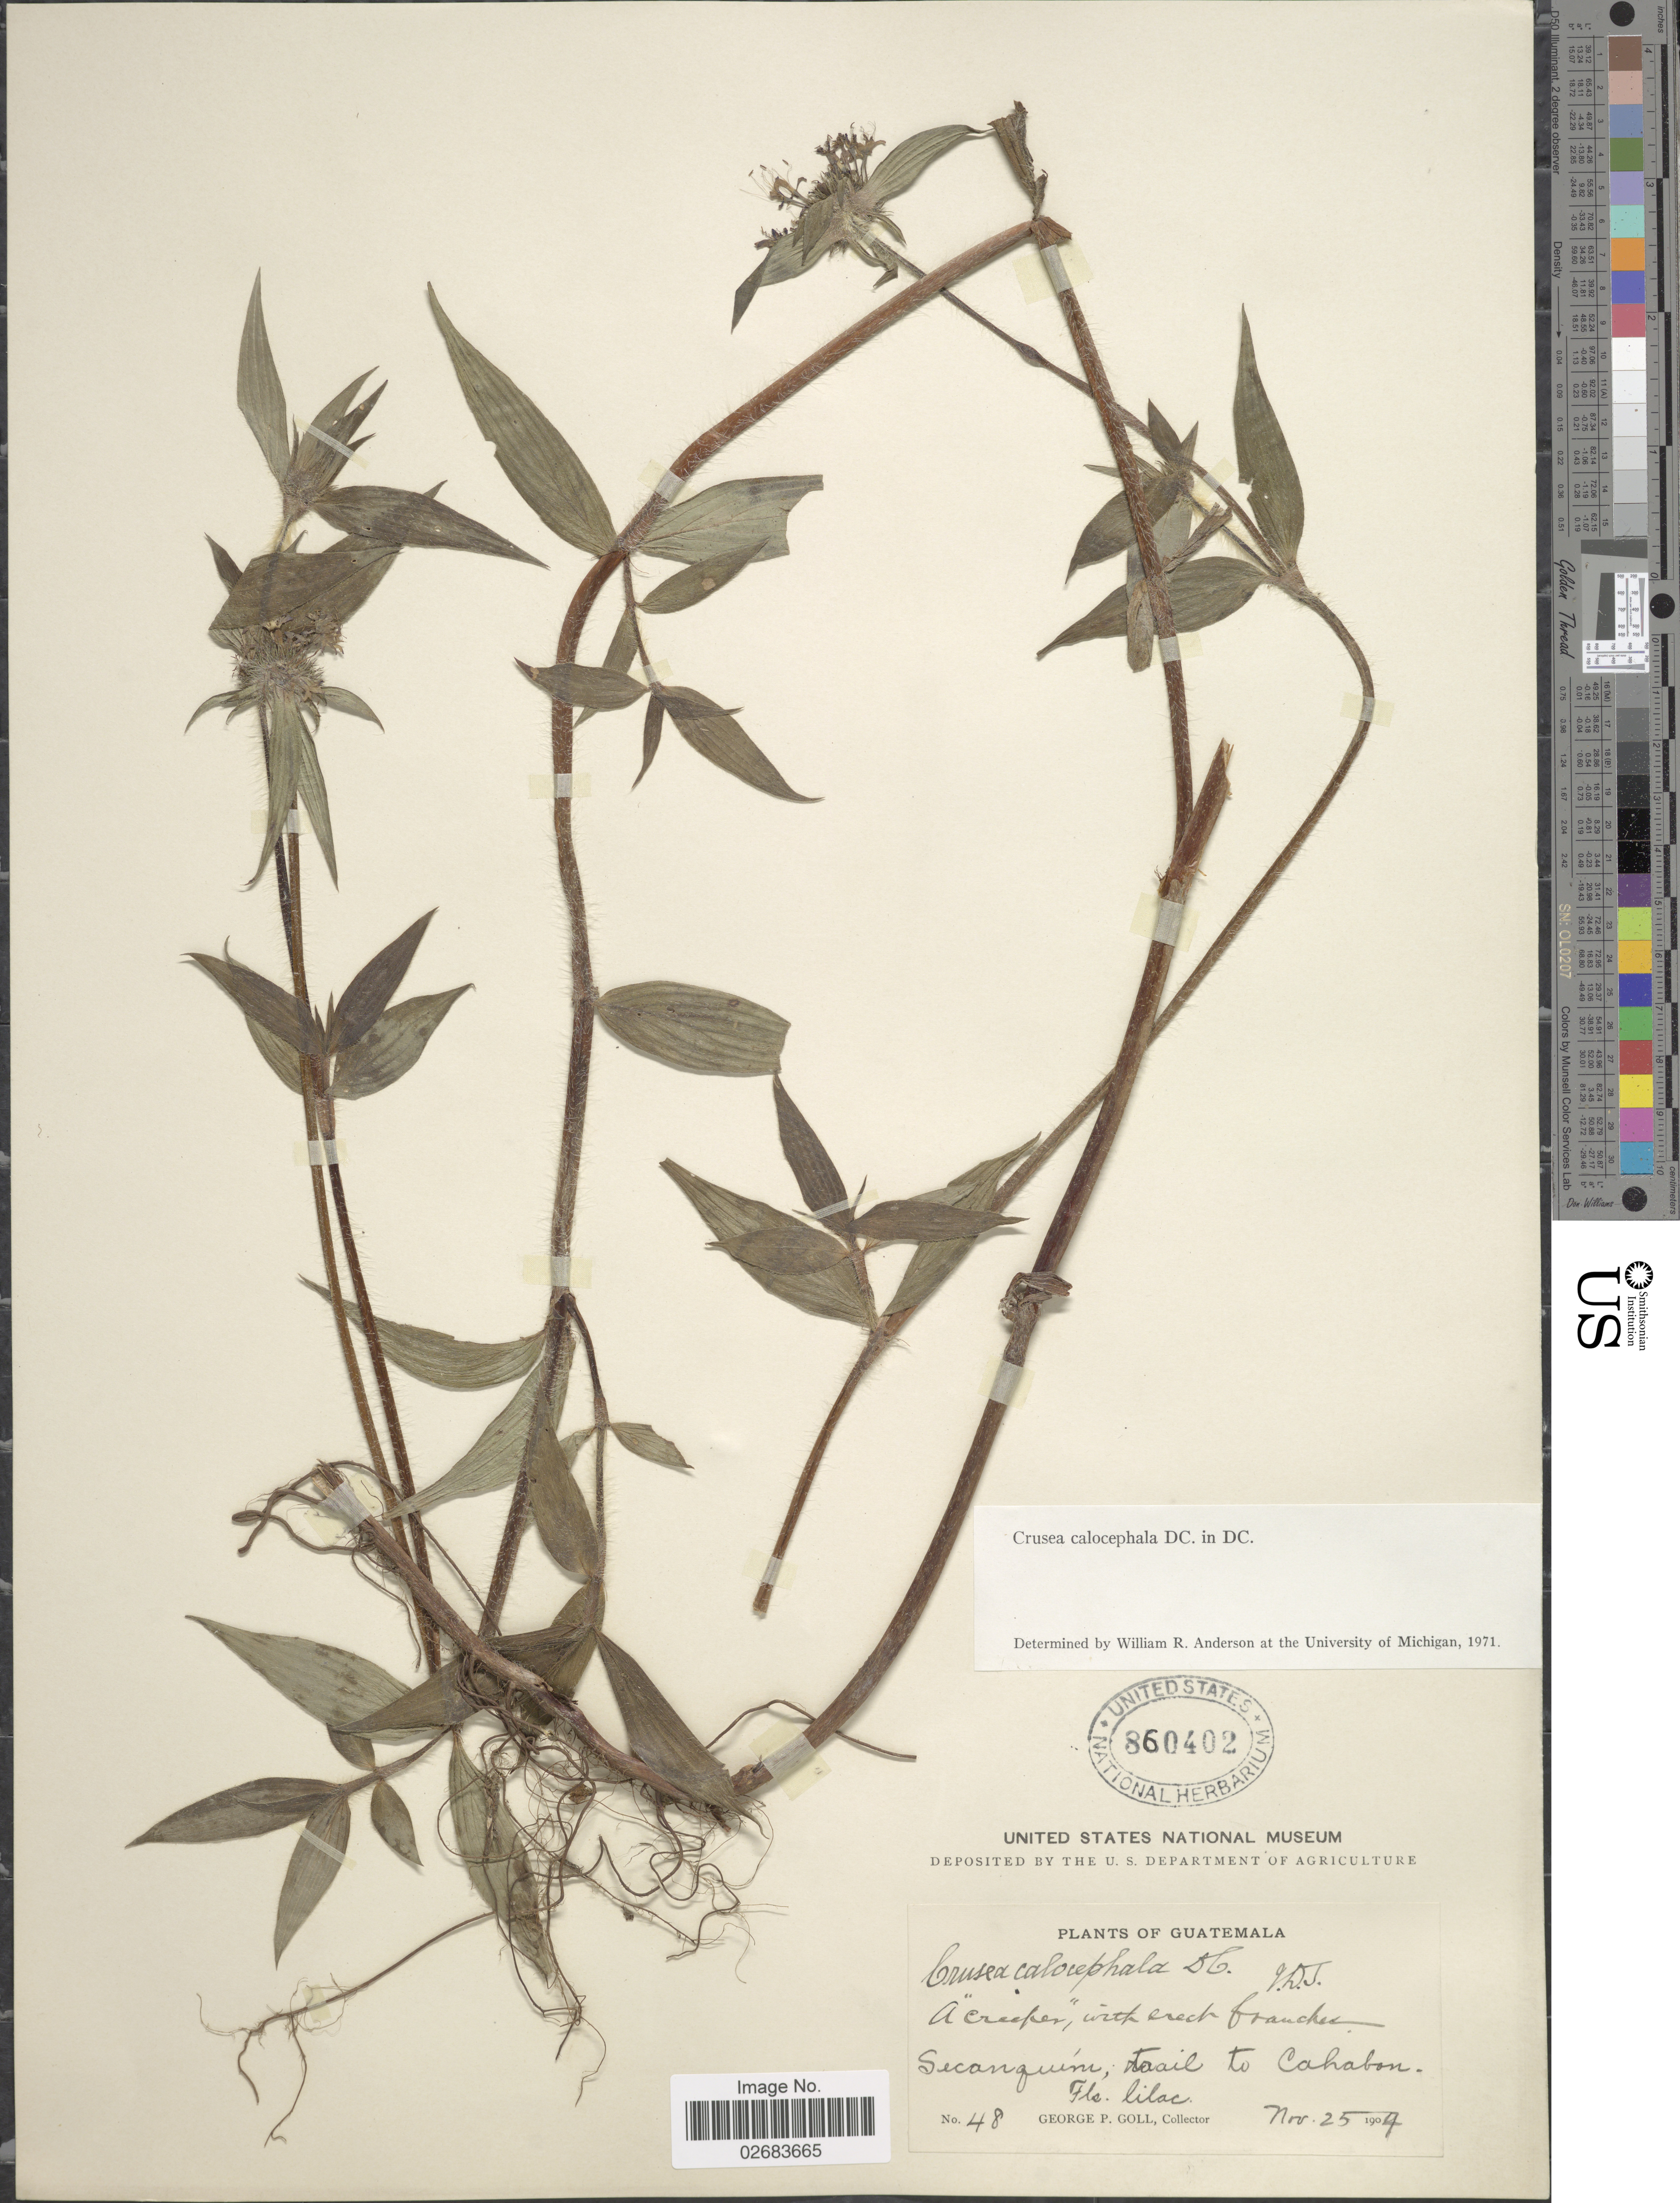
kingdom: Plantae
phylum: Tracheophyta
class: Magnoliopsida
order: Gentianales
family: Rubiaceae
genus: Crusea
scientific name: Crusea calocephala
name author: DC.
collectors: G. P. Goll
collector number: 48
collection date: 1904-11-25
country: Guatemala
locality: Secanquim; Trail to Cahaban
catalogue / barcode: US 860402